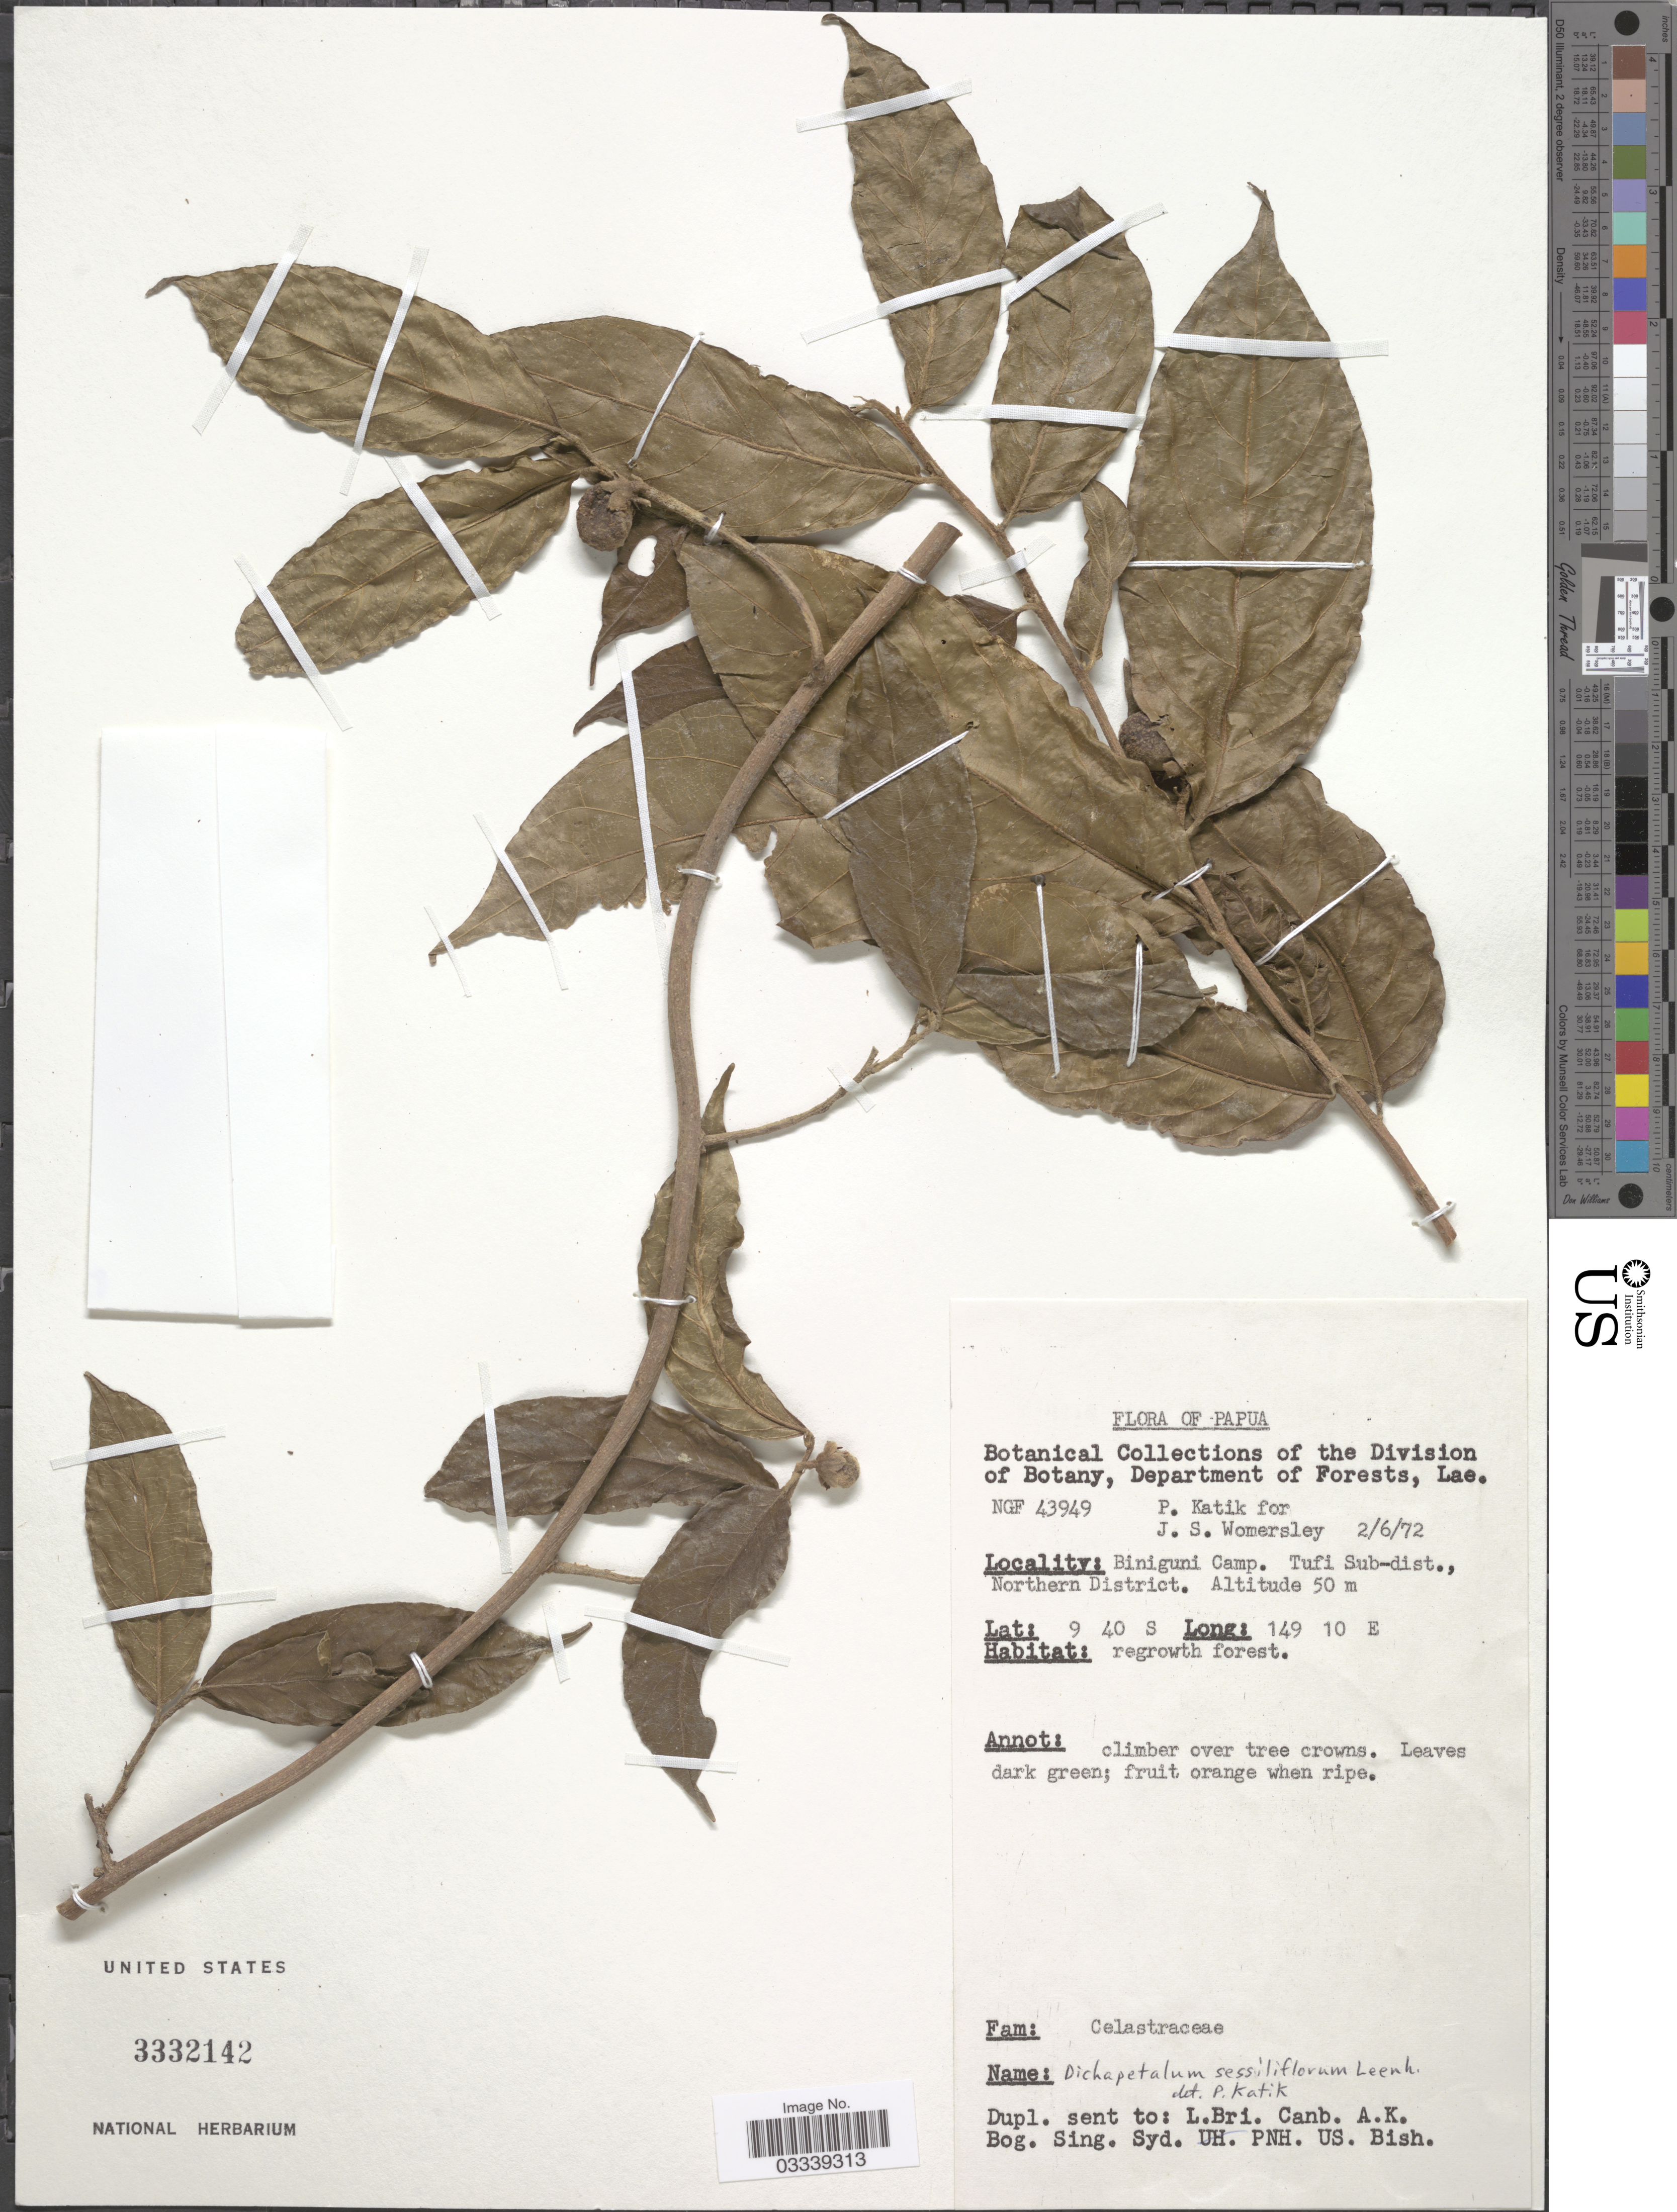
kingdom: Plantae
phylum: Tracheophyta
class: Magnoliopsida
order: Malpighiales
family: Dichapetalaceae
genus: Dichapetalum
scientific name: Dichapetalum sessiliflorum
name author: Leenh.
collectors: P. Katik & J. S. Womersley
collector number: NGF43949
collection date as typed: Transcribed d/m/y: 2/6/72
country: Papua New Guinea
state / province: Northern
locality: Papua, Biniguni Camp. Tufi Sub-dist., Northern District.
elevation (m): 50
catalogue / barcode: US 3332142